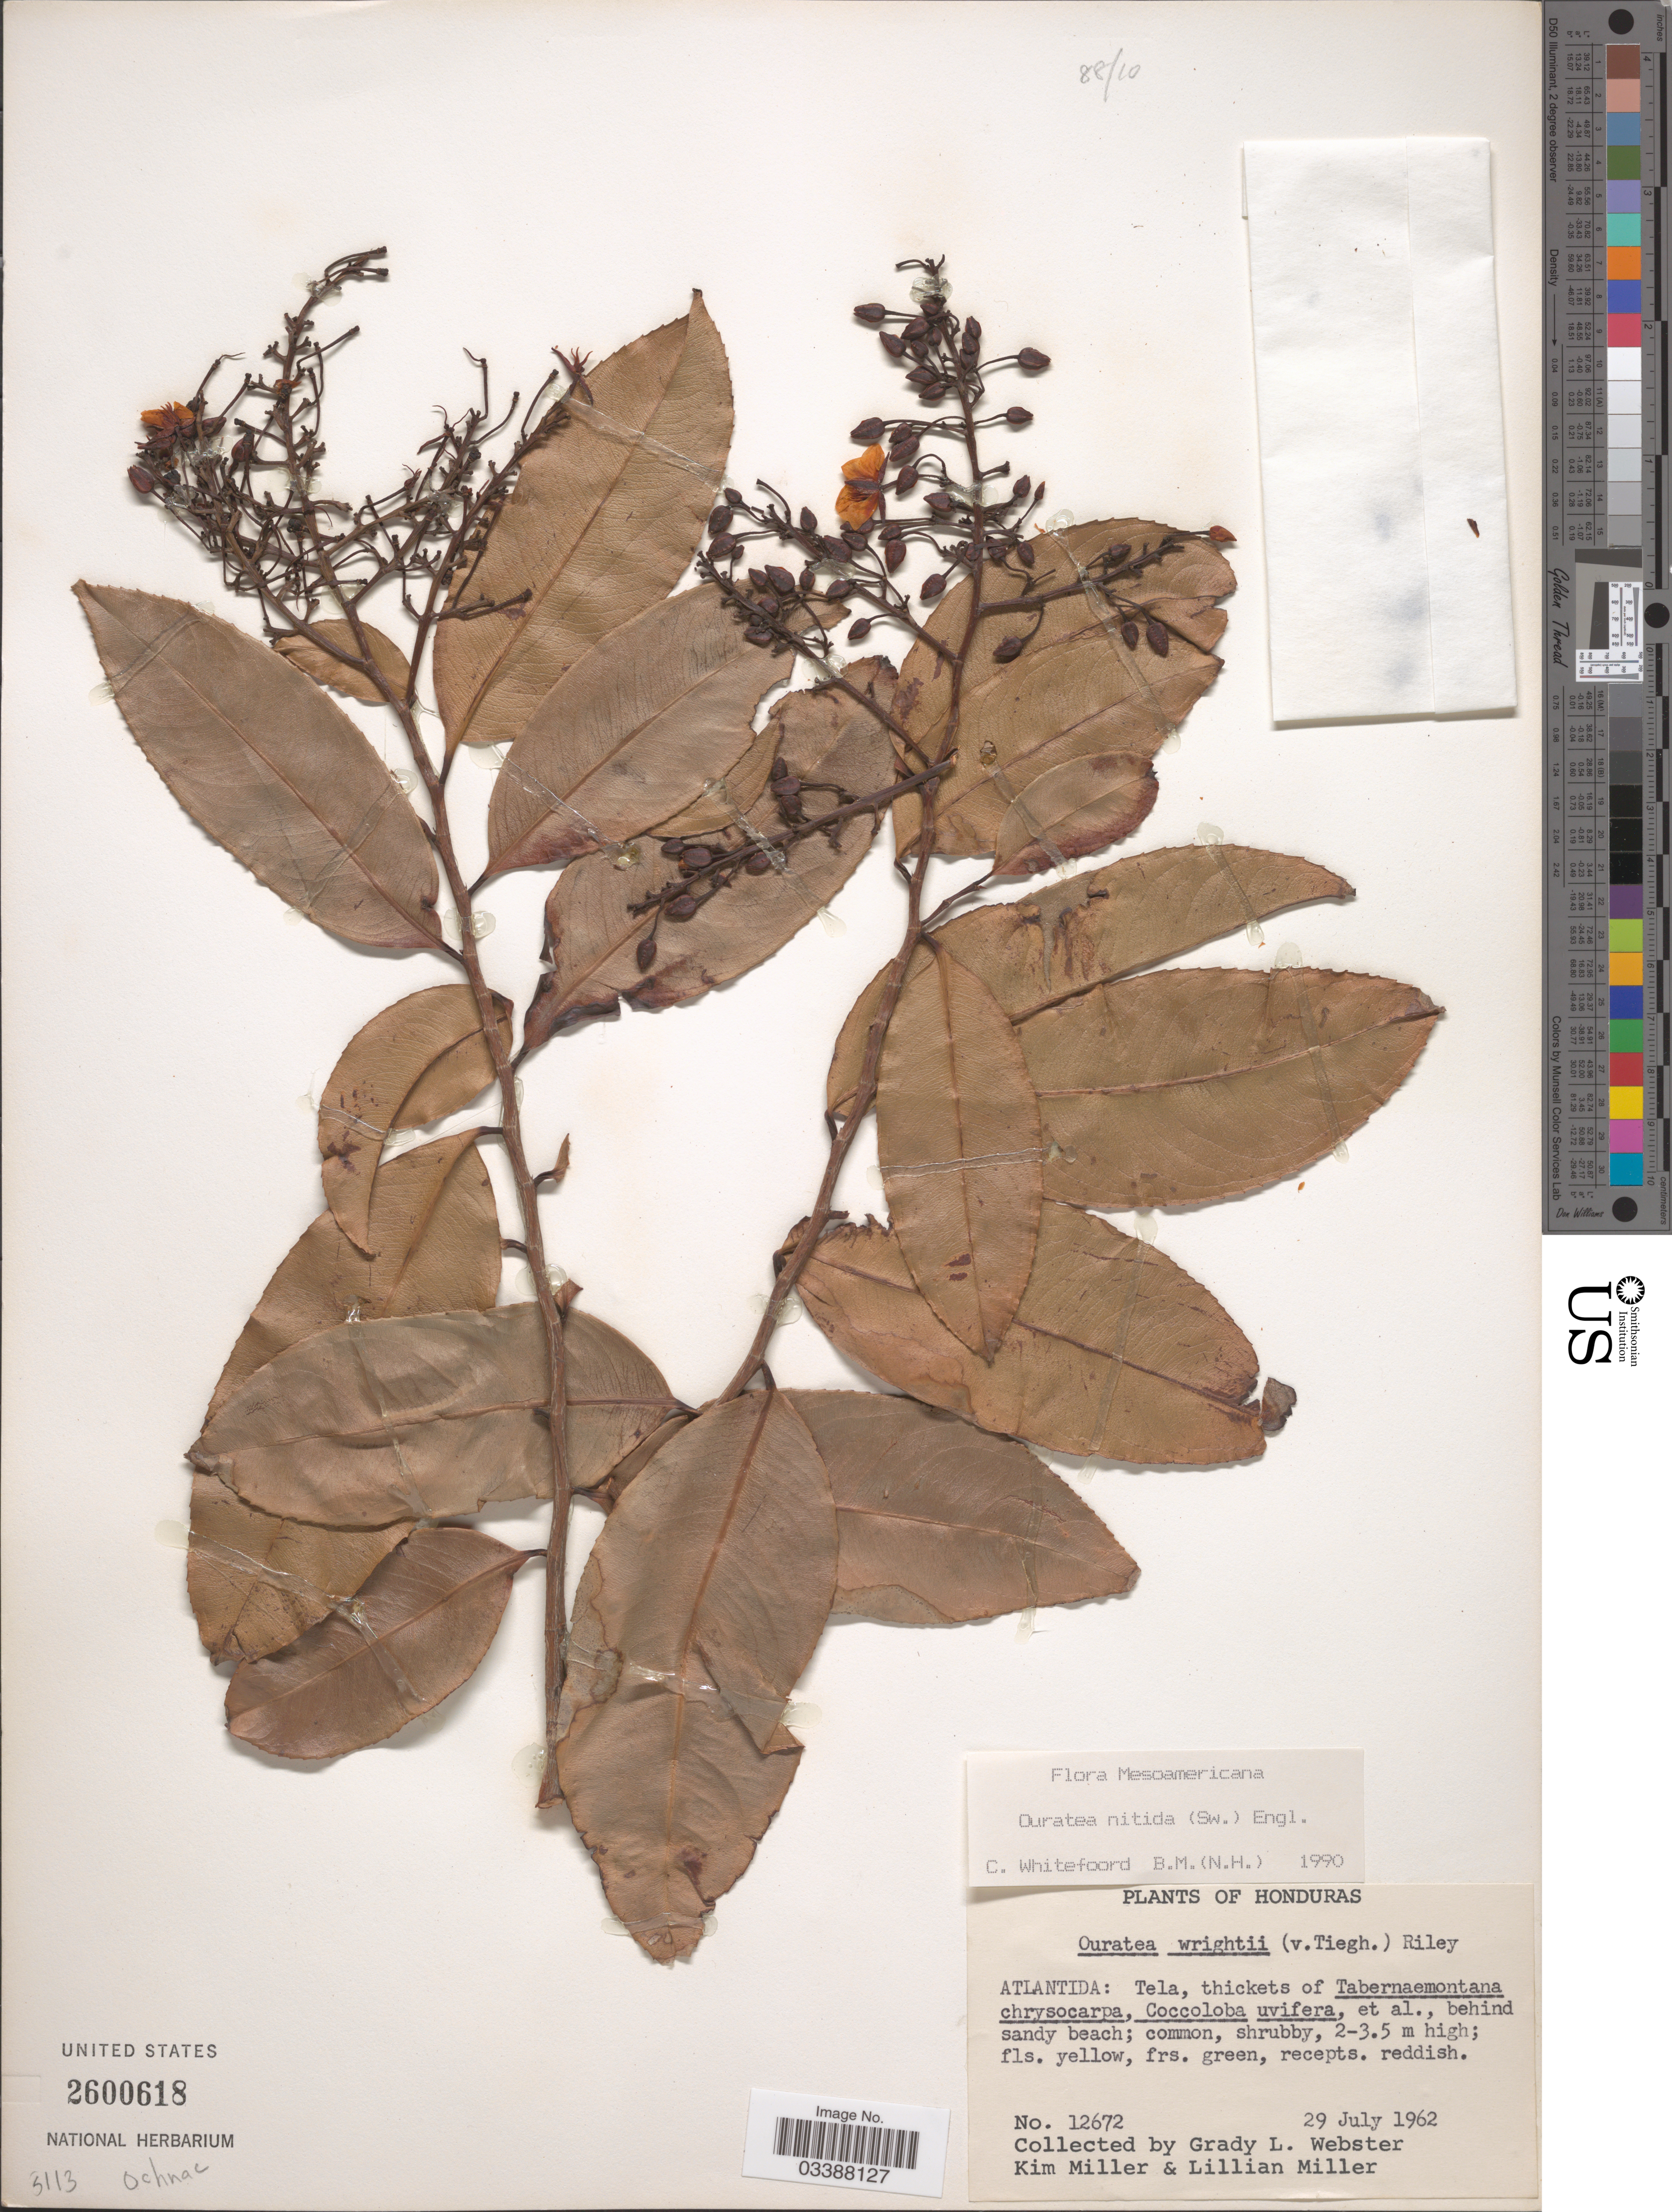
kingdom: Plantae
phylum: Tracheophyta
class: Magnoliopsida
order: Malpighiales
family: Ochnaceae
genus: Ouratea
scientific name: Ouratea nitida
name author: (Sw.) Engl.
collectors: G. L. Webster, K. Miller & L. Miller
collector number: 12672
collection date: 1962-07-29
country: Honduras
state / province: Atlántida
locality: Tela.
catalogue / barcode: US 2600618